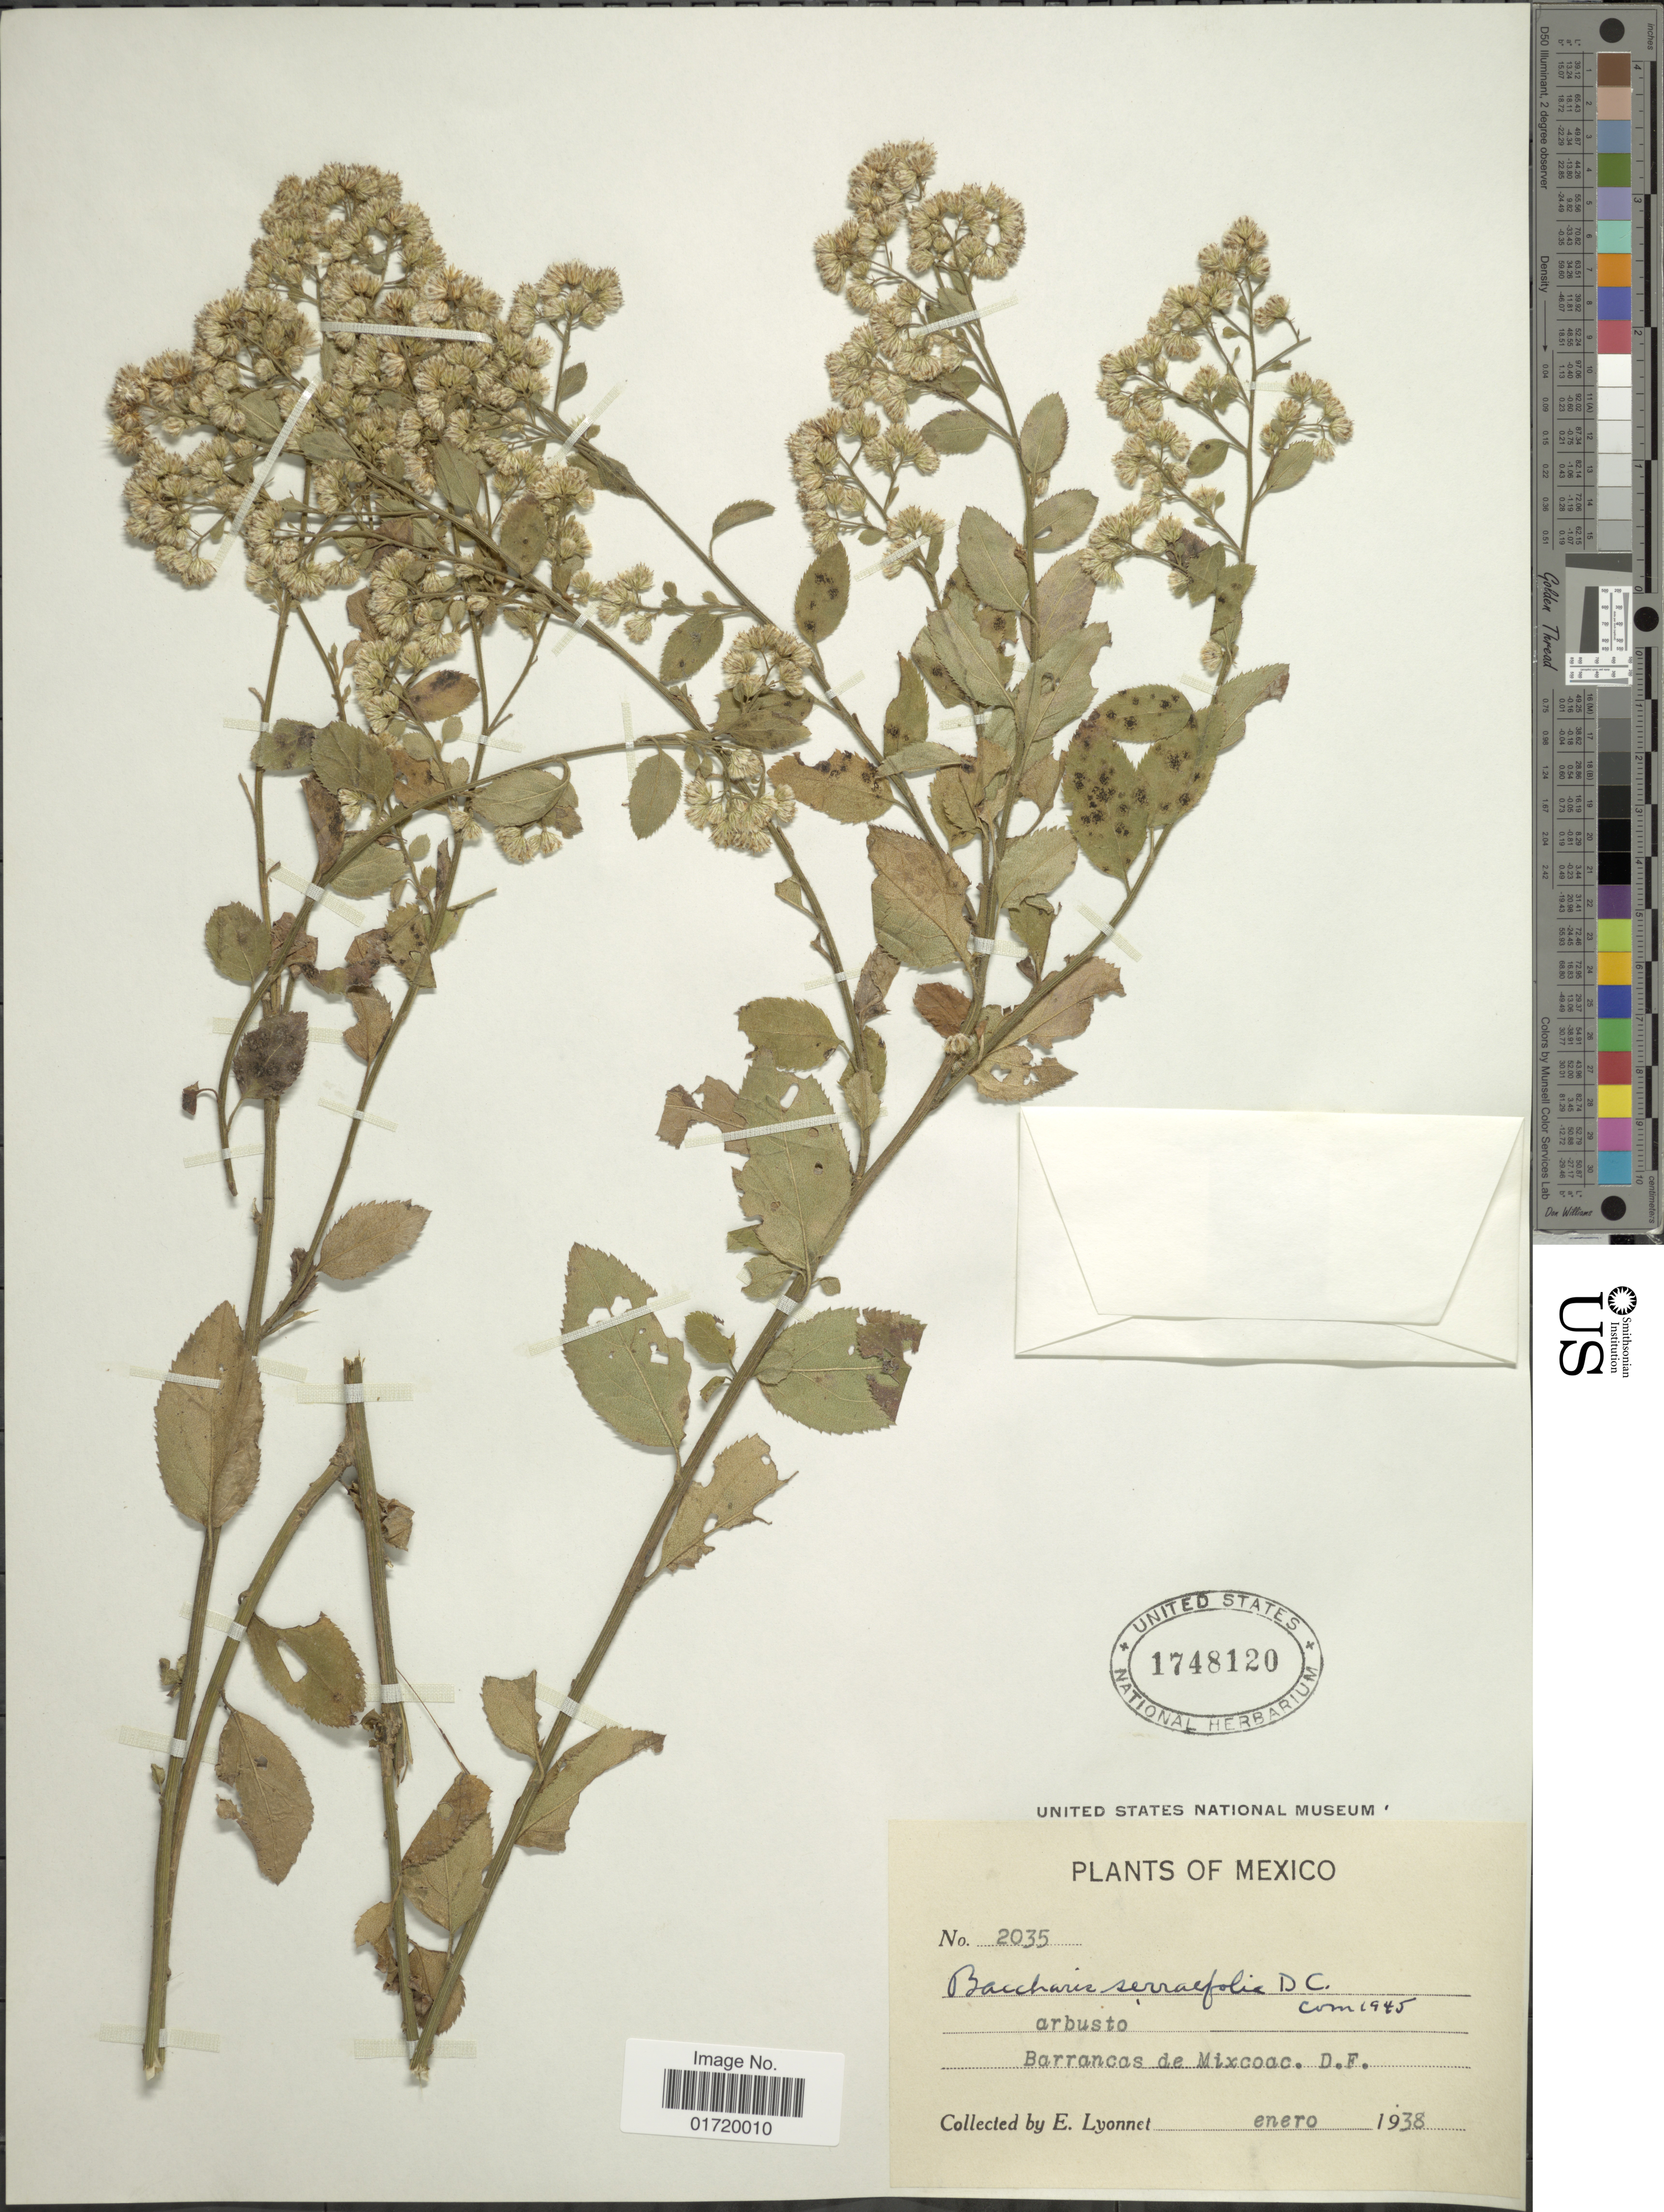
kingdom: Plantae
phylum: Tracheophyta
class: Magnoliopsida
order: Asterales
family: Asteraceae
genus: Baccharis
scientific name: Baccharis serrifolia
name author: DC.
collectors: E. Lyonnet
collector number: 2035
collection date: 1938-01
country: Mexico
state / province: Distrito Federal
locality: Barrancas de Mixcoac., D. F.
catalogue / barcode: US 1748120